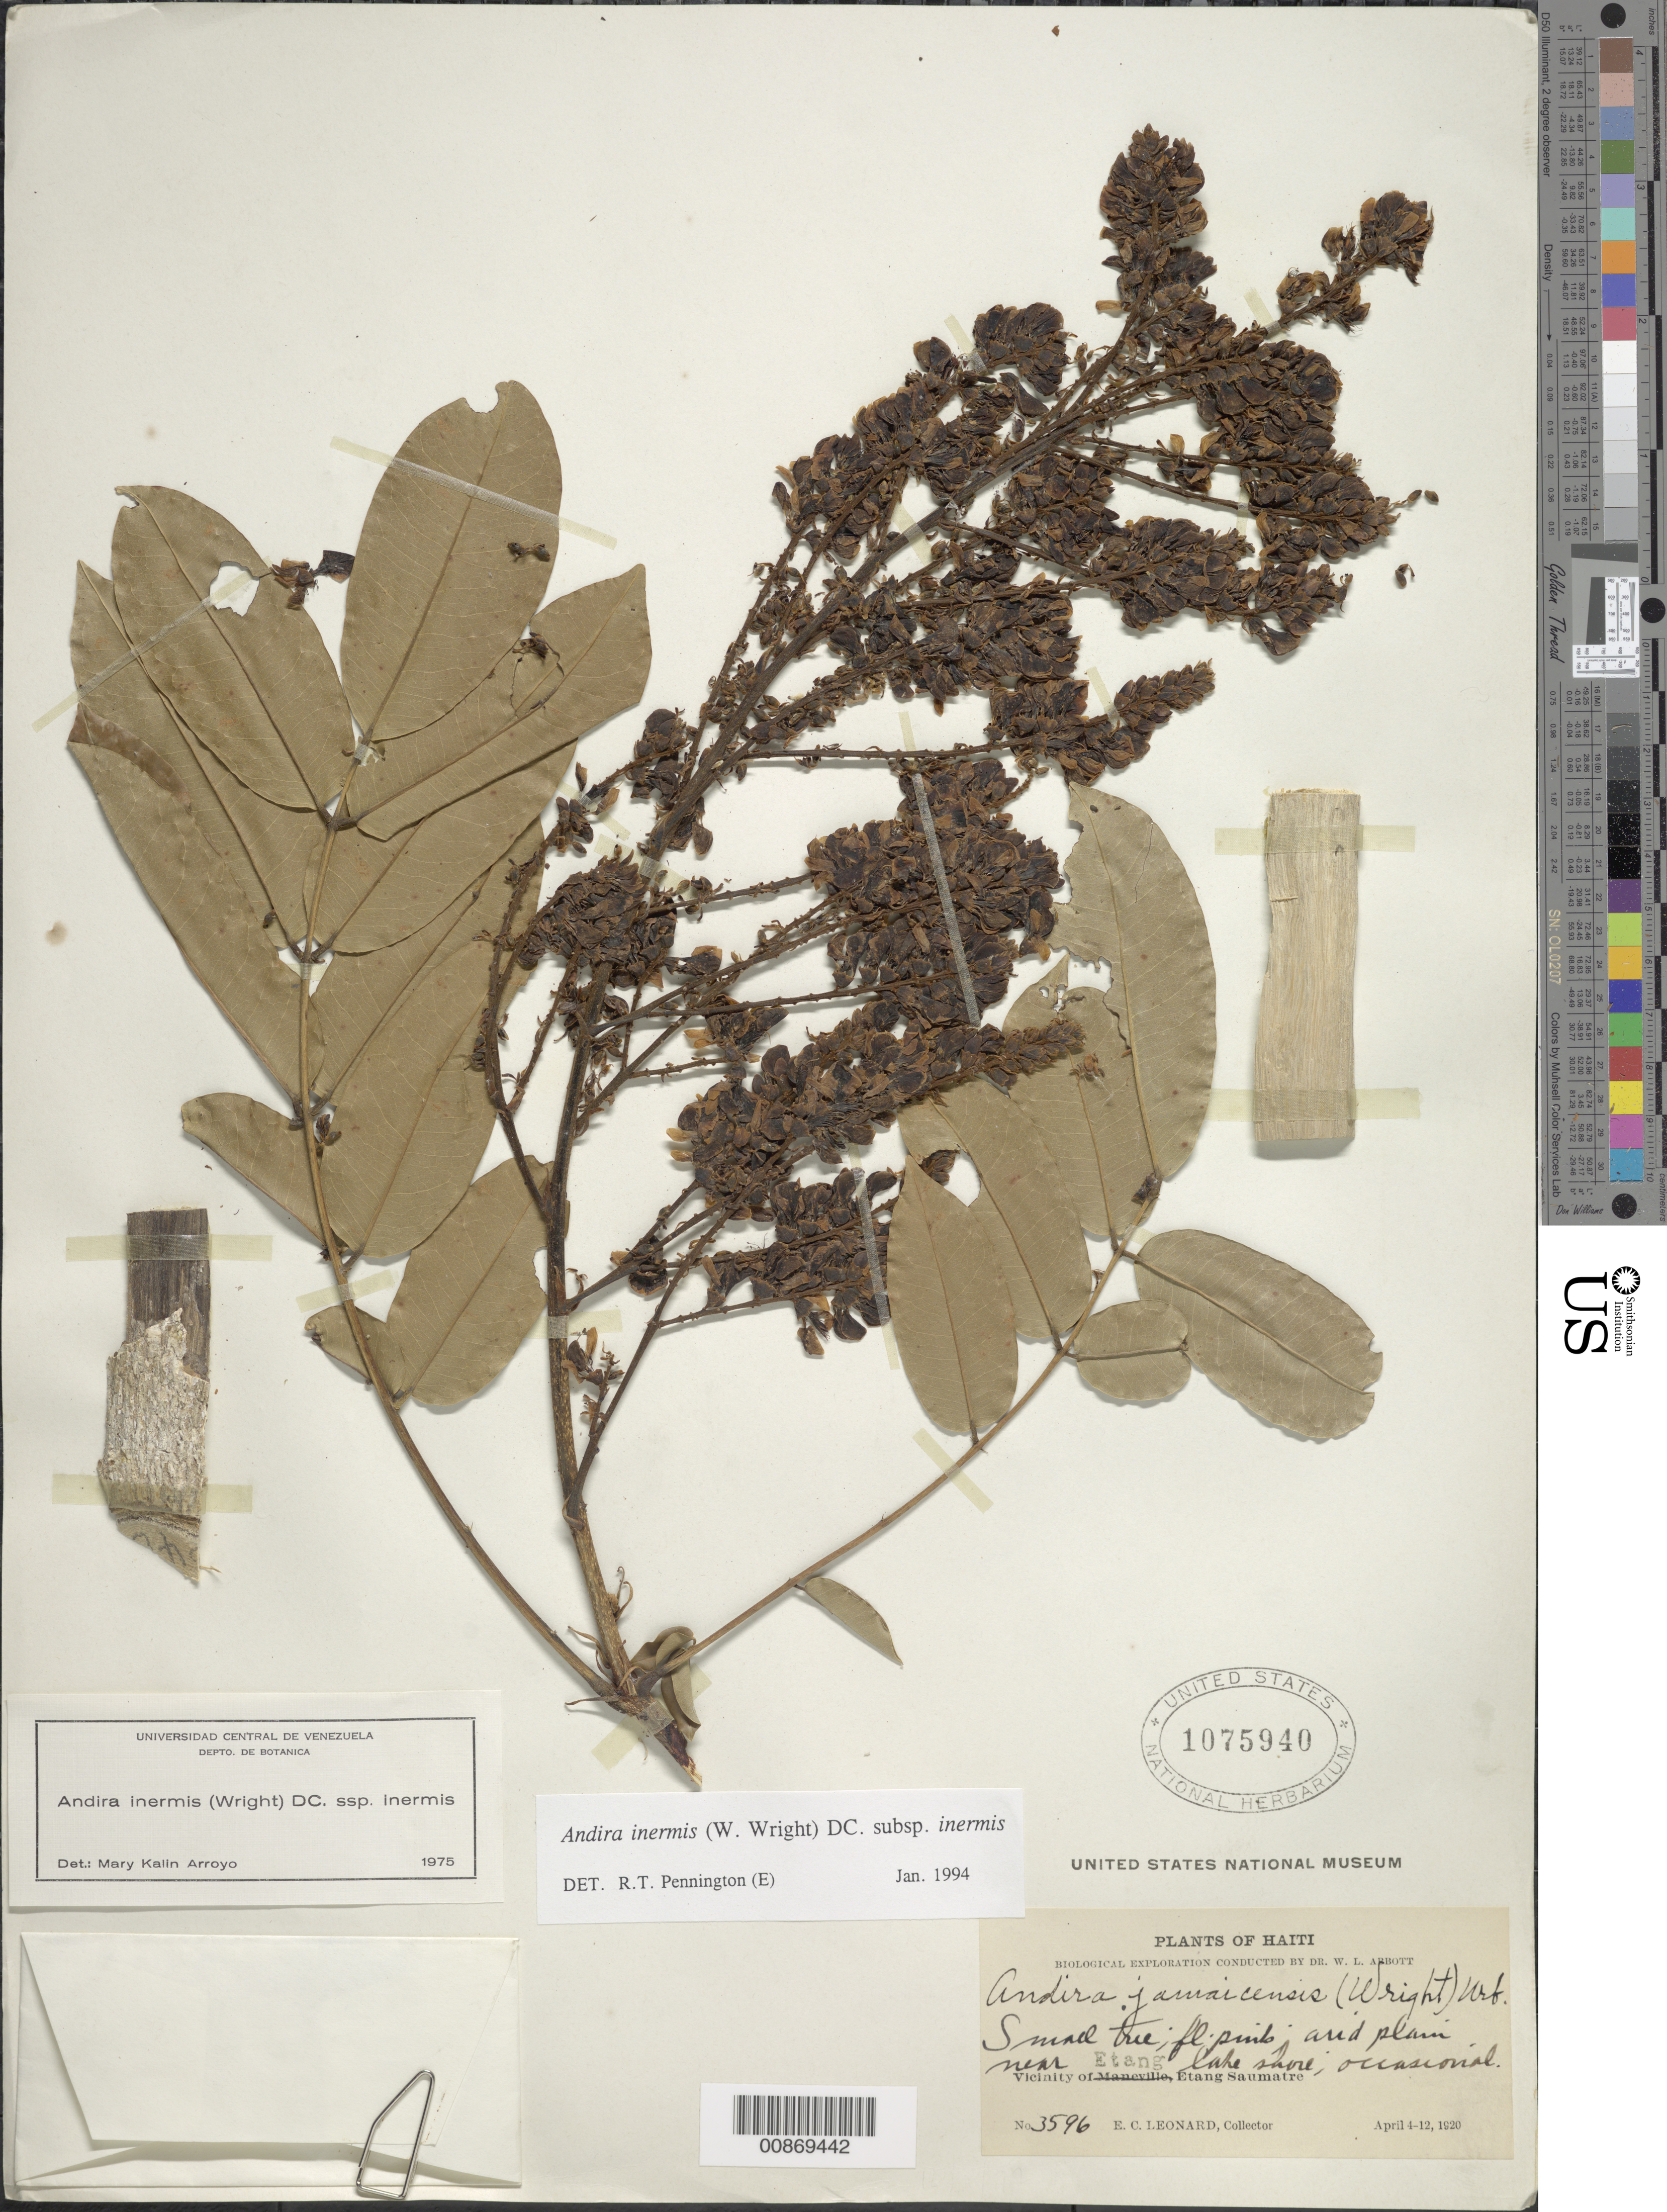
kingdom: Plantae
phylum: Tracheophyta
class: Magnoliopsida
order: Fabales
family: Fabaceae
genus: Andira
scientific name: Andira inermis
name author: (W. Wright) Kunth ex DC.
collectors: E. C. Leonard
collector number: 3596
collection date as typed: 04 Apr 1920 to 12 Apr 1920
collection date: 1920-04-04/1920-04-12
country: Haiti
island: Hispaniola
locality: Vicinity of Etang, Etang Saumatre.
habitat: Arid plain near lake shore.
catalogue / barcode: US 1075940